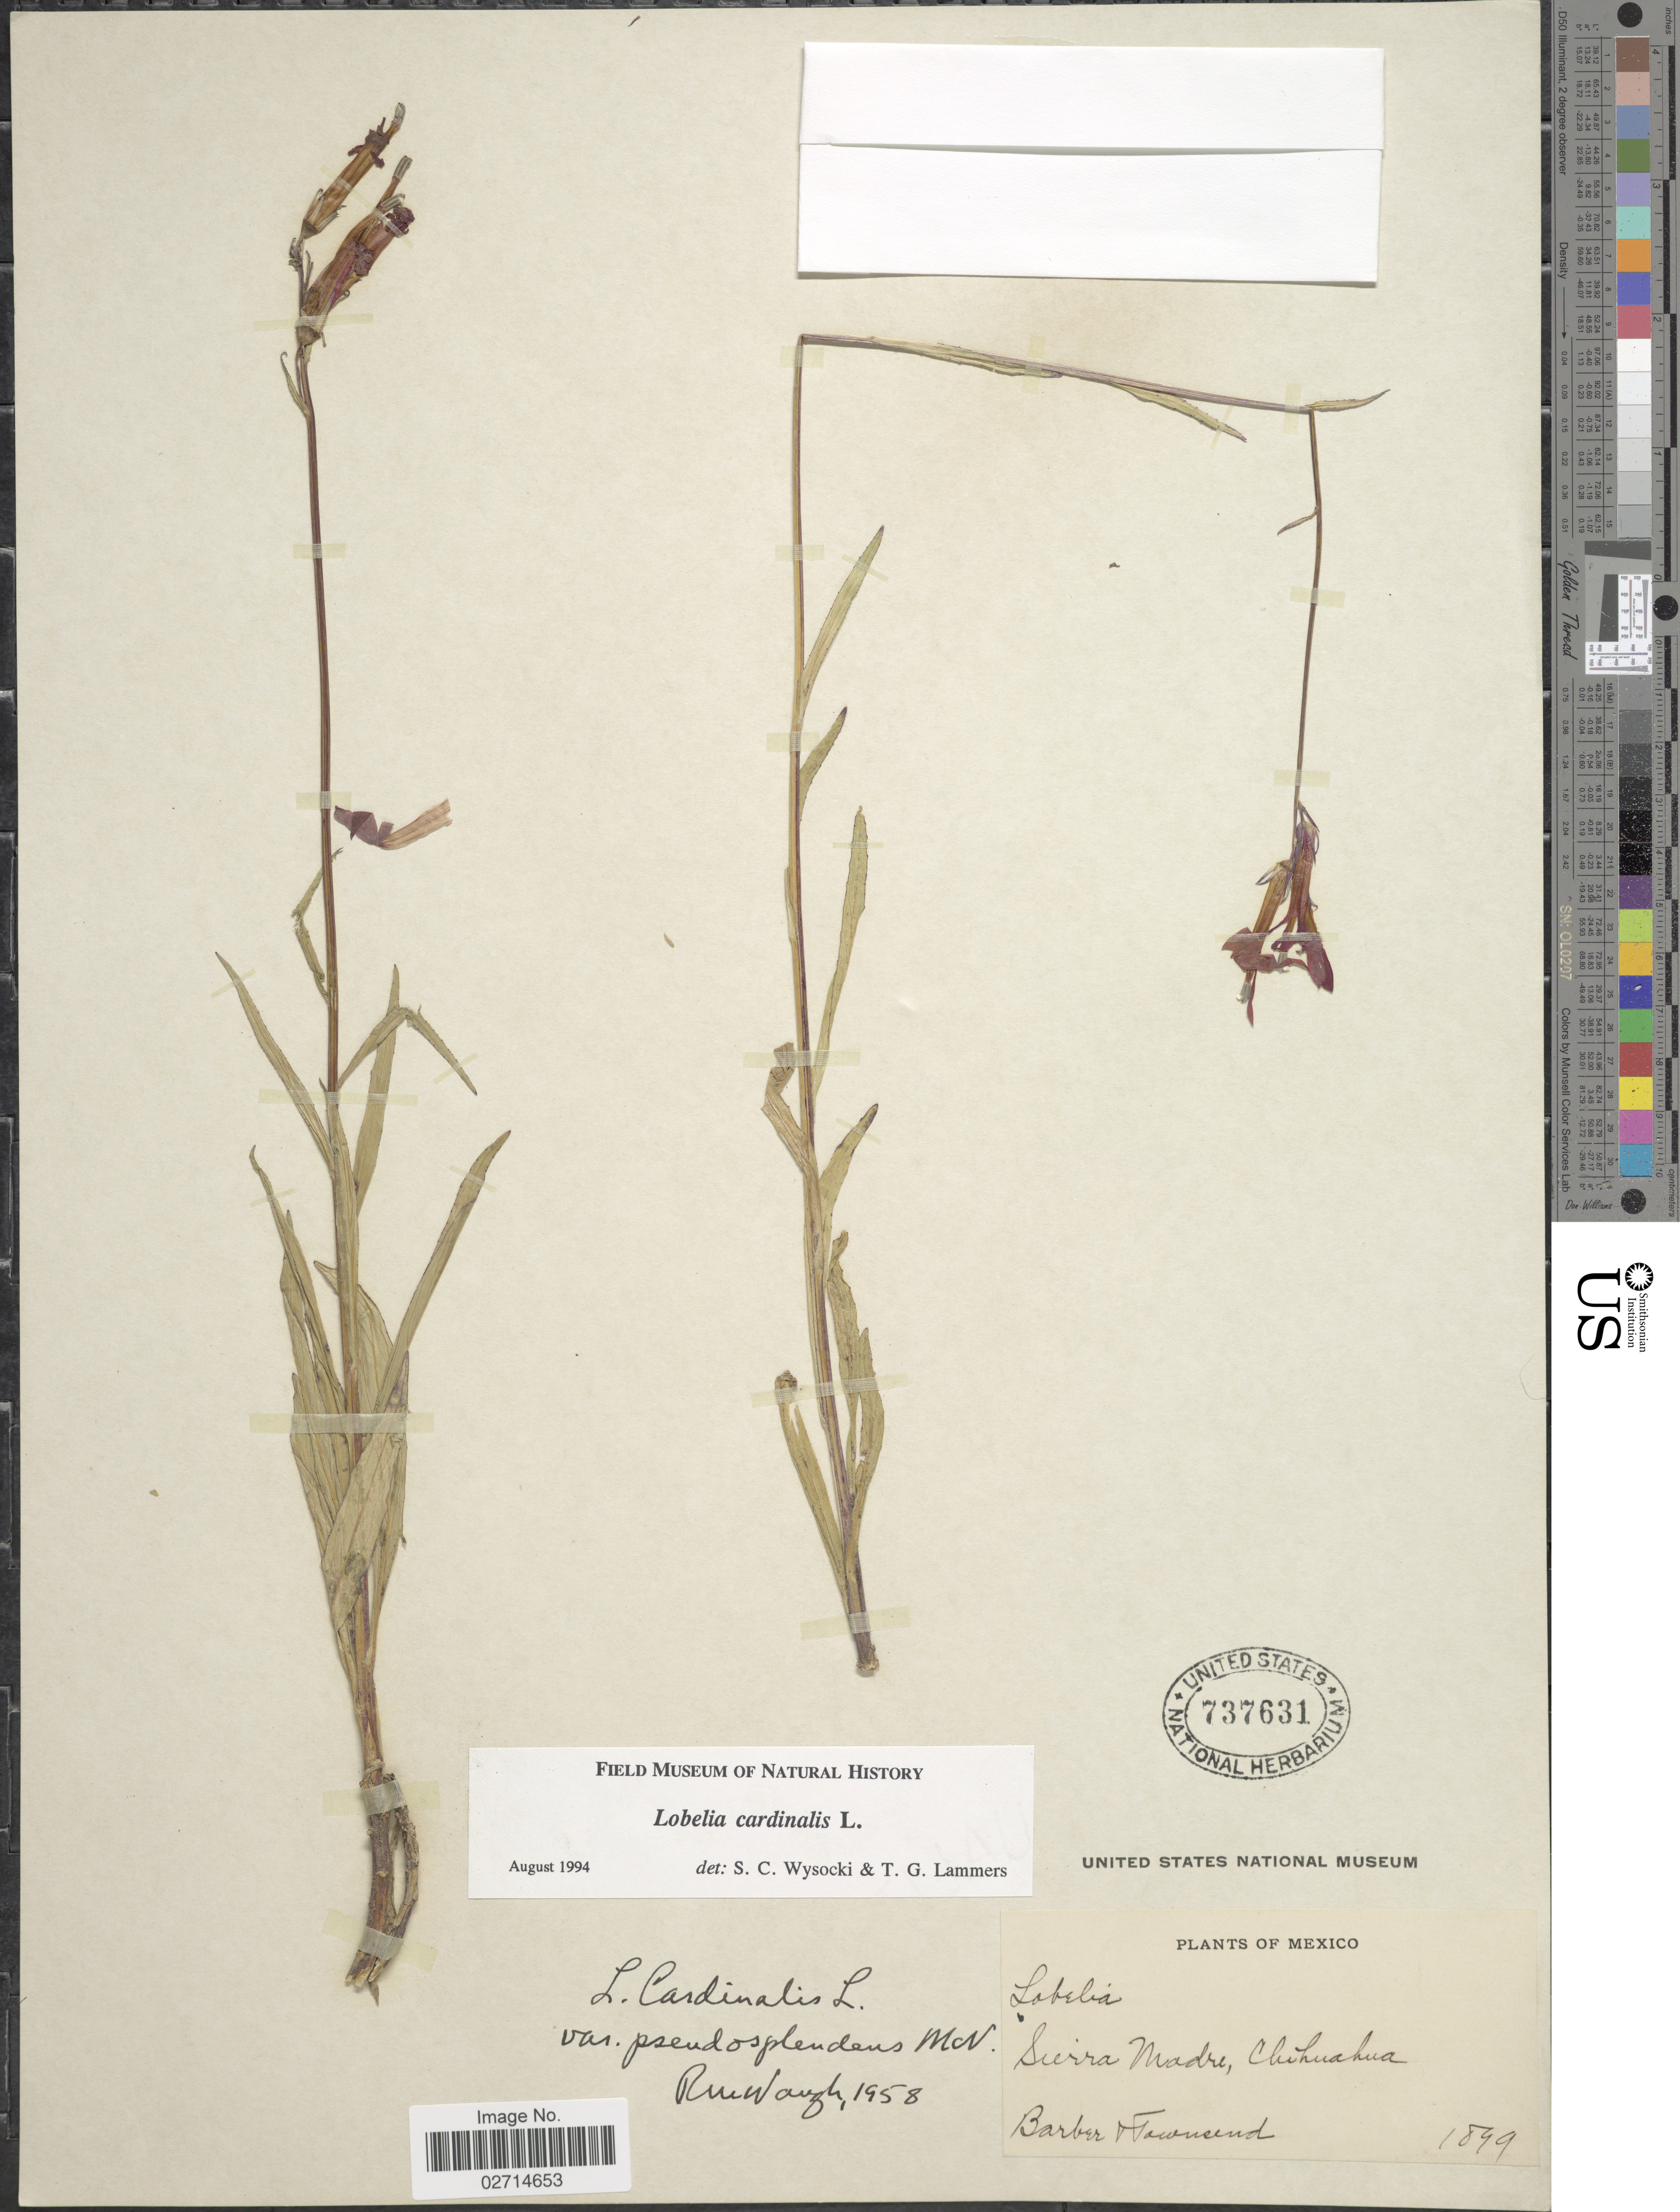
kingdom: Plantae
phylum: Tracheophyta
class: Magnoliopsida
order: Asterales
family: Campanulaceae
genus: Lobelia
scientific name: Lobelia cardinalis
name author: L.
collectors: -. Barber & Townsend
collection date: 1849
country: Mexico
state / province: Chihuahua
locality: Sierra Madre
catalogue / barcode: US 737631